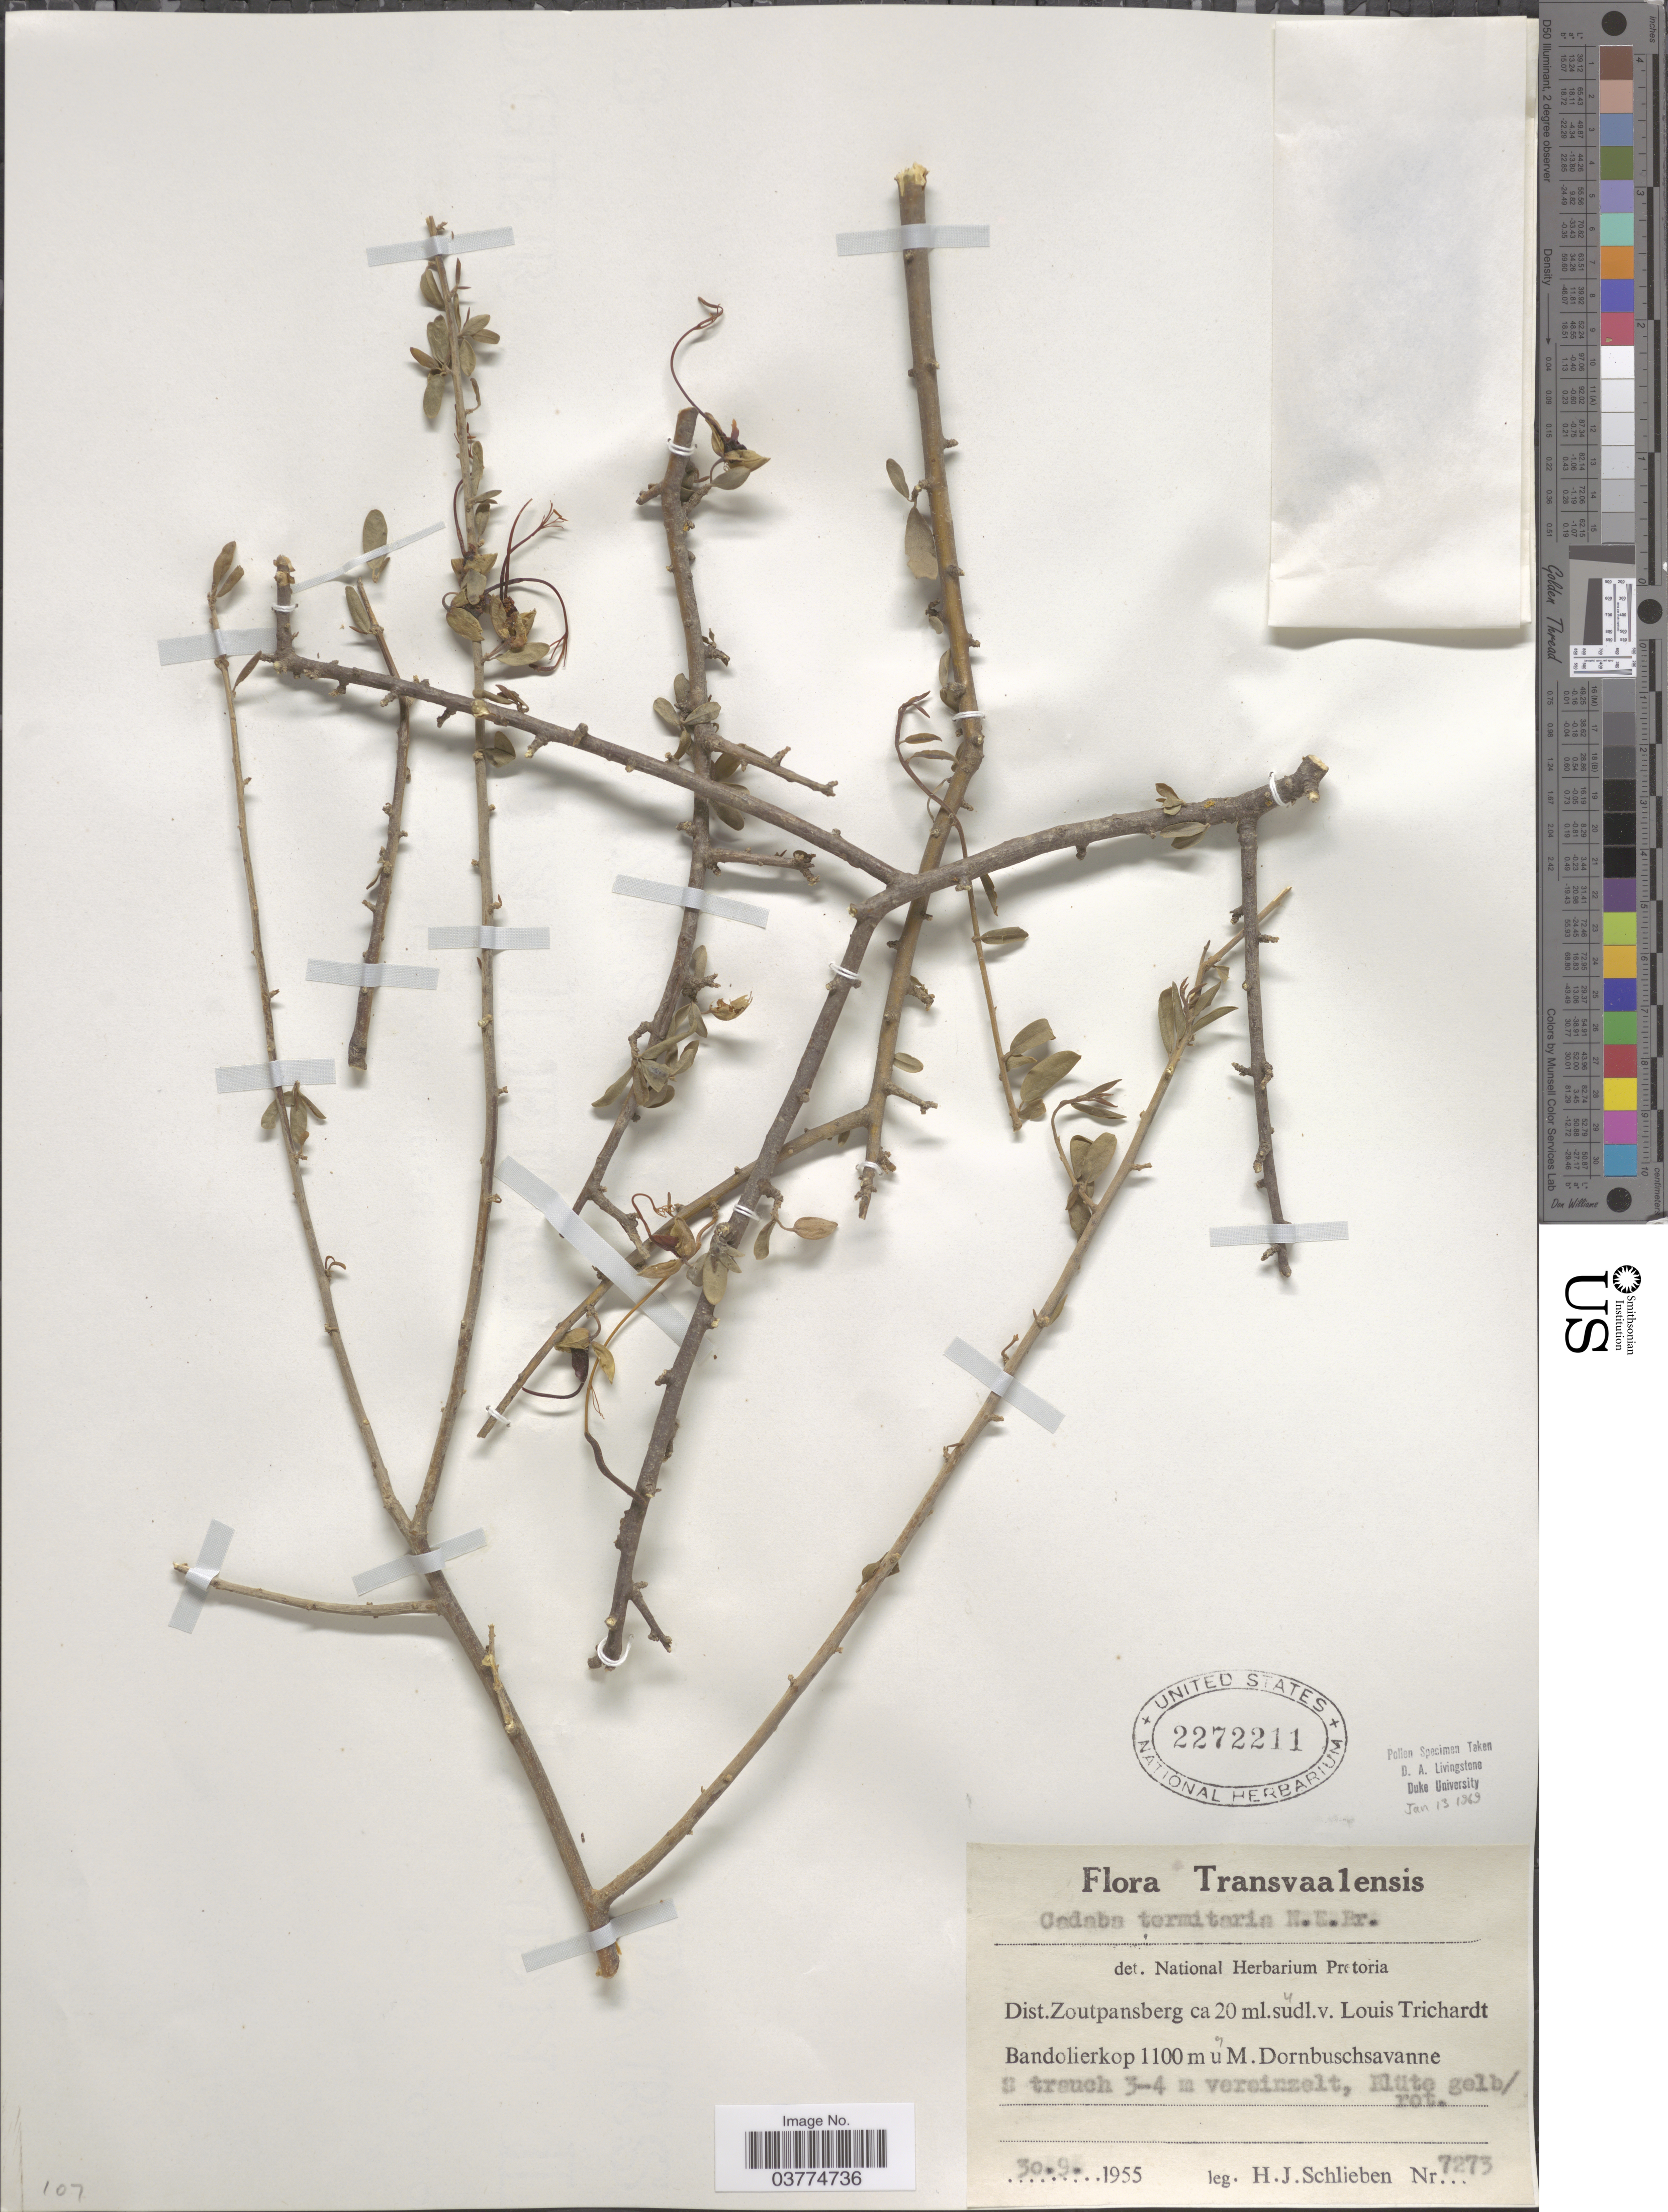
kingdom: Plantae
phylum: Tracheophyta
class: Magnoliopsida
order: Brassicales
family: Capparaceae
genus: Cadaba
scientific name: Cadaba termitaria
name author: N.E. Br.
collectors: H. J. Schlieben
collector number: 7273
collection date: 1955-09-30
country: South Africa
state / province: Limpopo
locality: Transvaalensis. Dist. Zoutpansberg ca 20 ml.sudl.v. Louis Trichardt Bandolierkop. M. Dornbuschsavanne.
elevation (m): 1100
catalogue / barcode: US 2272211